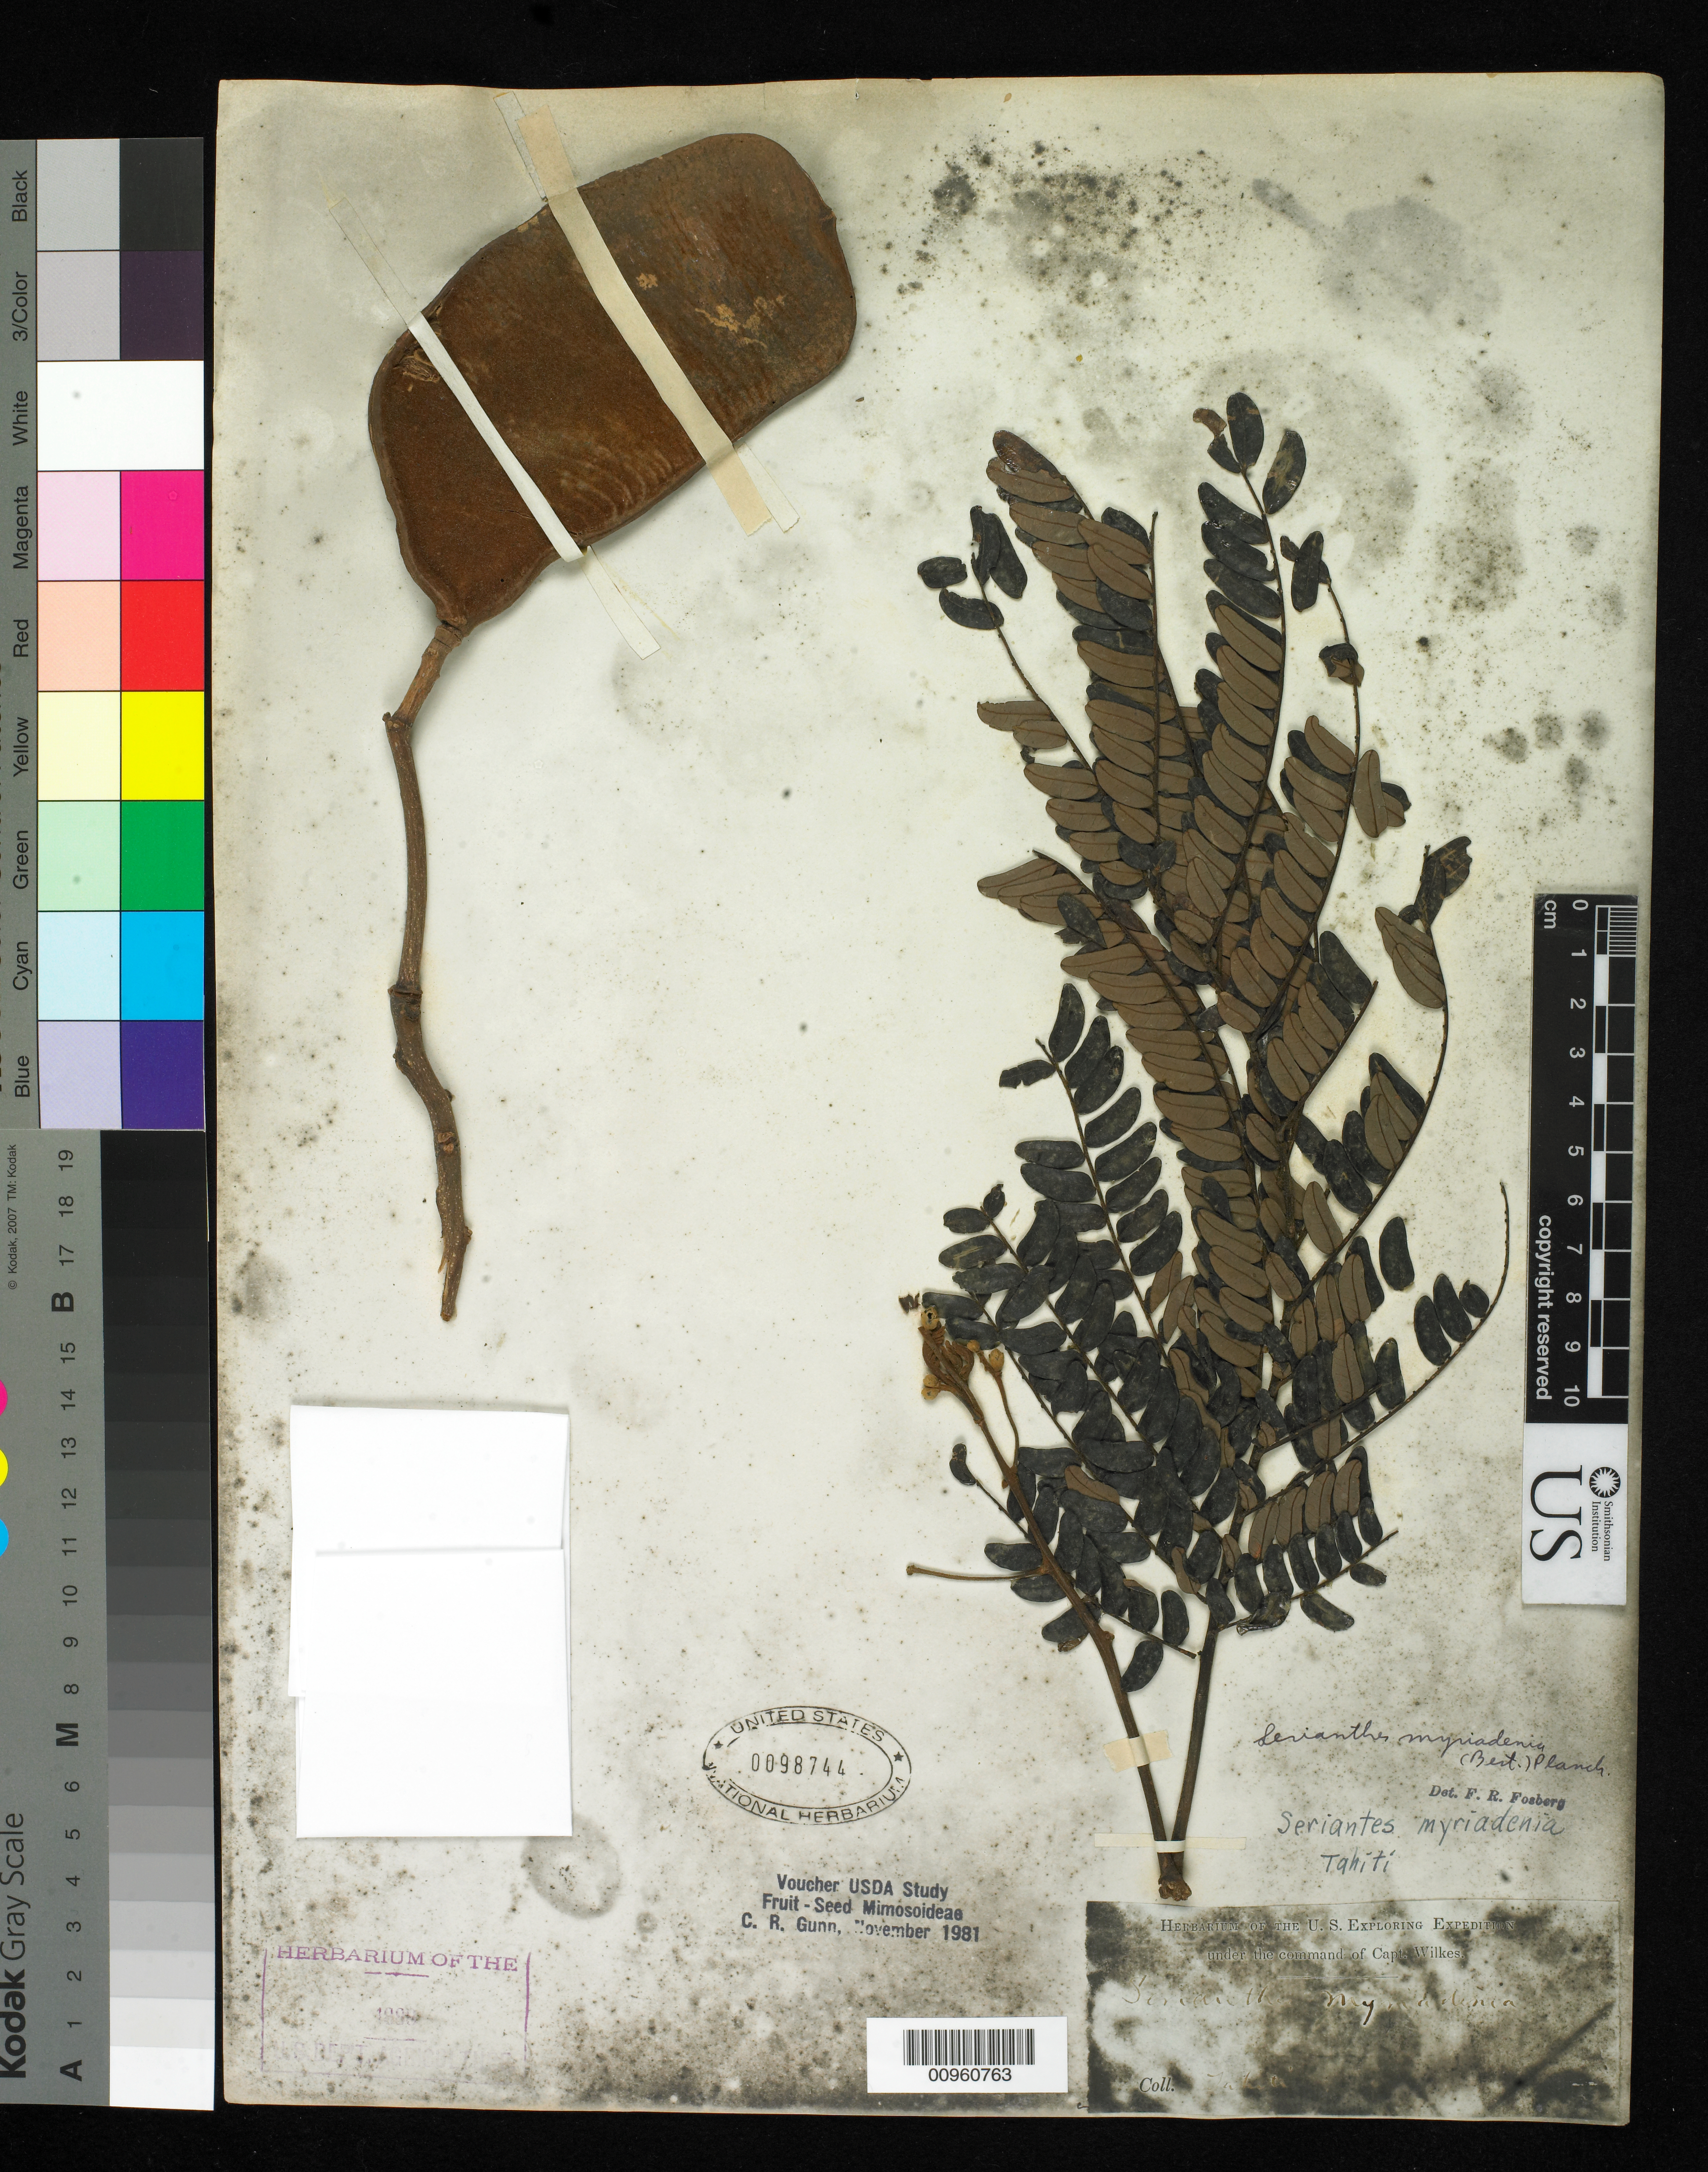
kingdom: Plantae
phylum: Tracheophyta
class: Magnoliopsida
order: Fabales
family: Fabaceae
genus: Serianthes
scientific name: Serianthes myriadenia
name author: (Bertero & Jacot-Guill.) Planch. ex Benth.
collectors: Wilkes Explor. Exped.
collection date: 1838/1842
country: French Polynesia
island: Tahiti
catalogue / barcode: US 98534